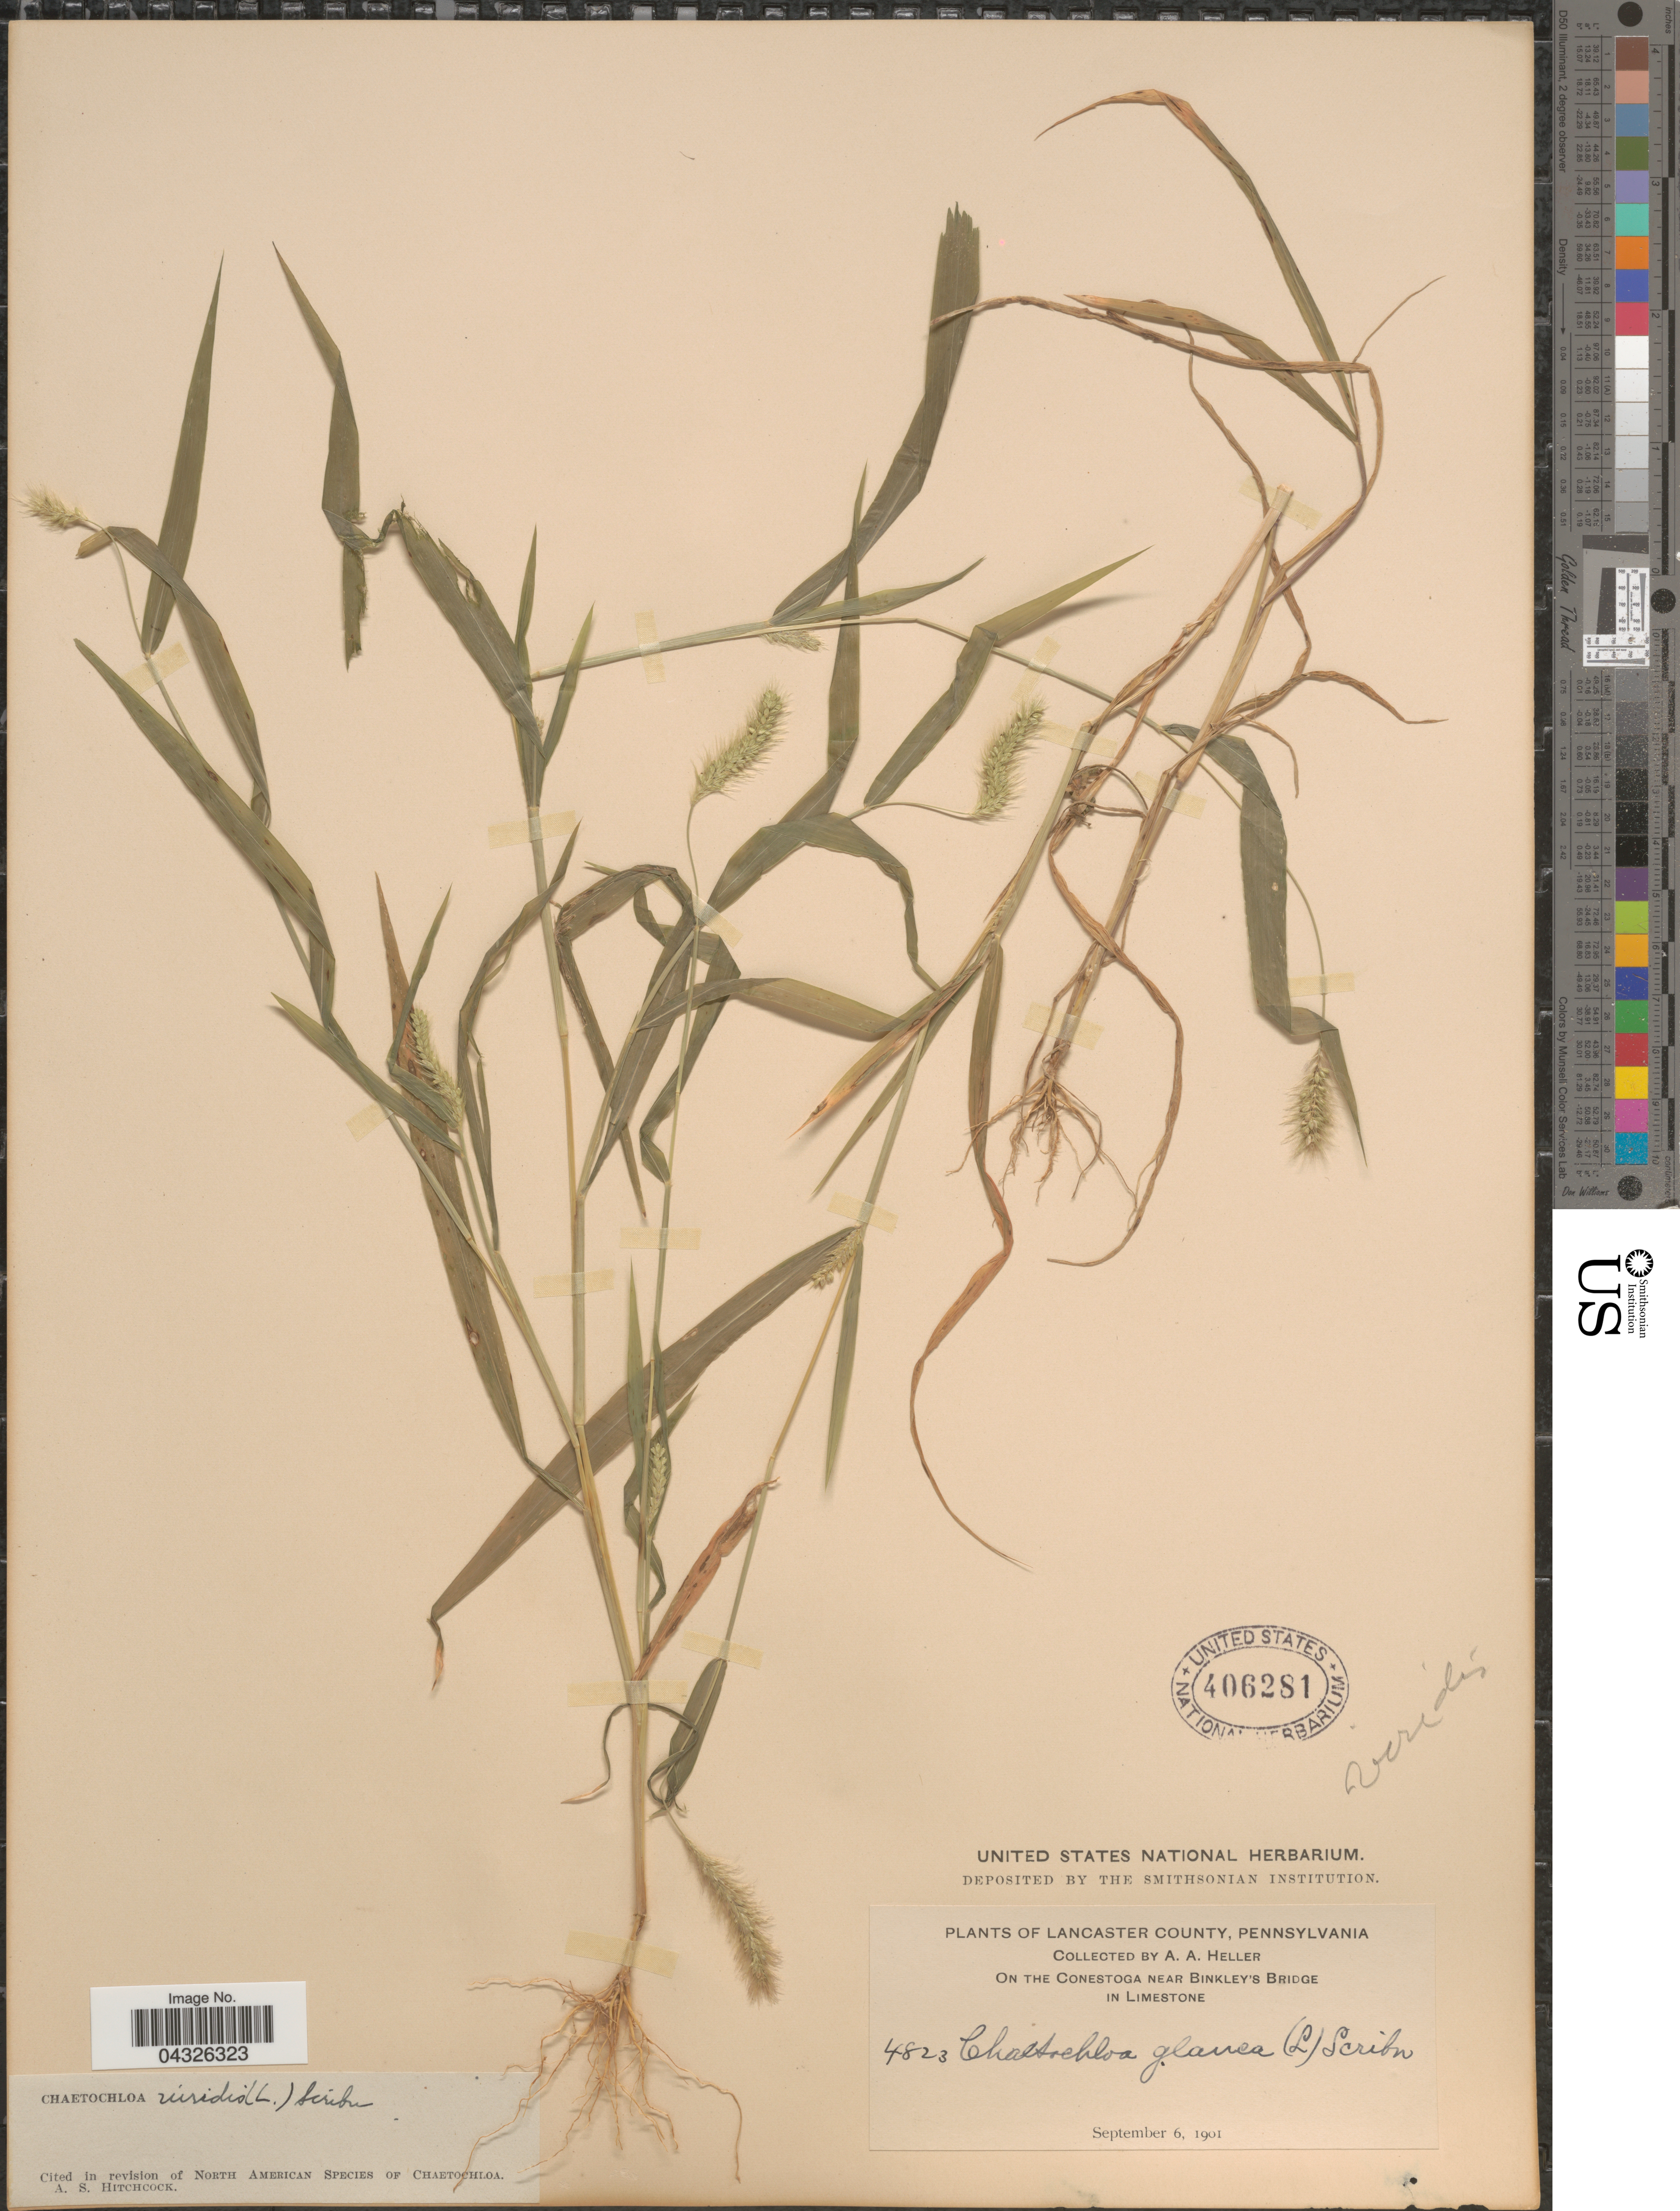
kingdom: Plantae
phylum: Tracheophyta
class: Liliopsida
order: Poales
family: Poaceae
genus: Setaria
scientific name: Setaria viridis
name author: (L.) P. Beauv.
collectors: A. A. Heller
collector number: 4823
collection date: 1901-09-06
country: United States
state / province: Pennsylvania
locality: Lancaster County. On the Conestoga near Binkley's Bridge in Limestone.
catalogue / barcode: US 406281